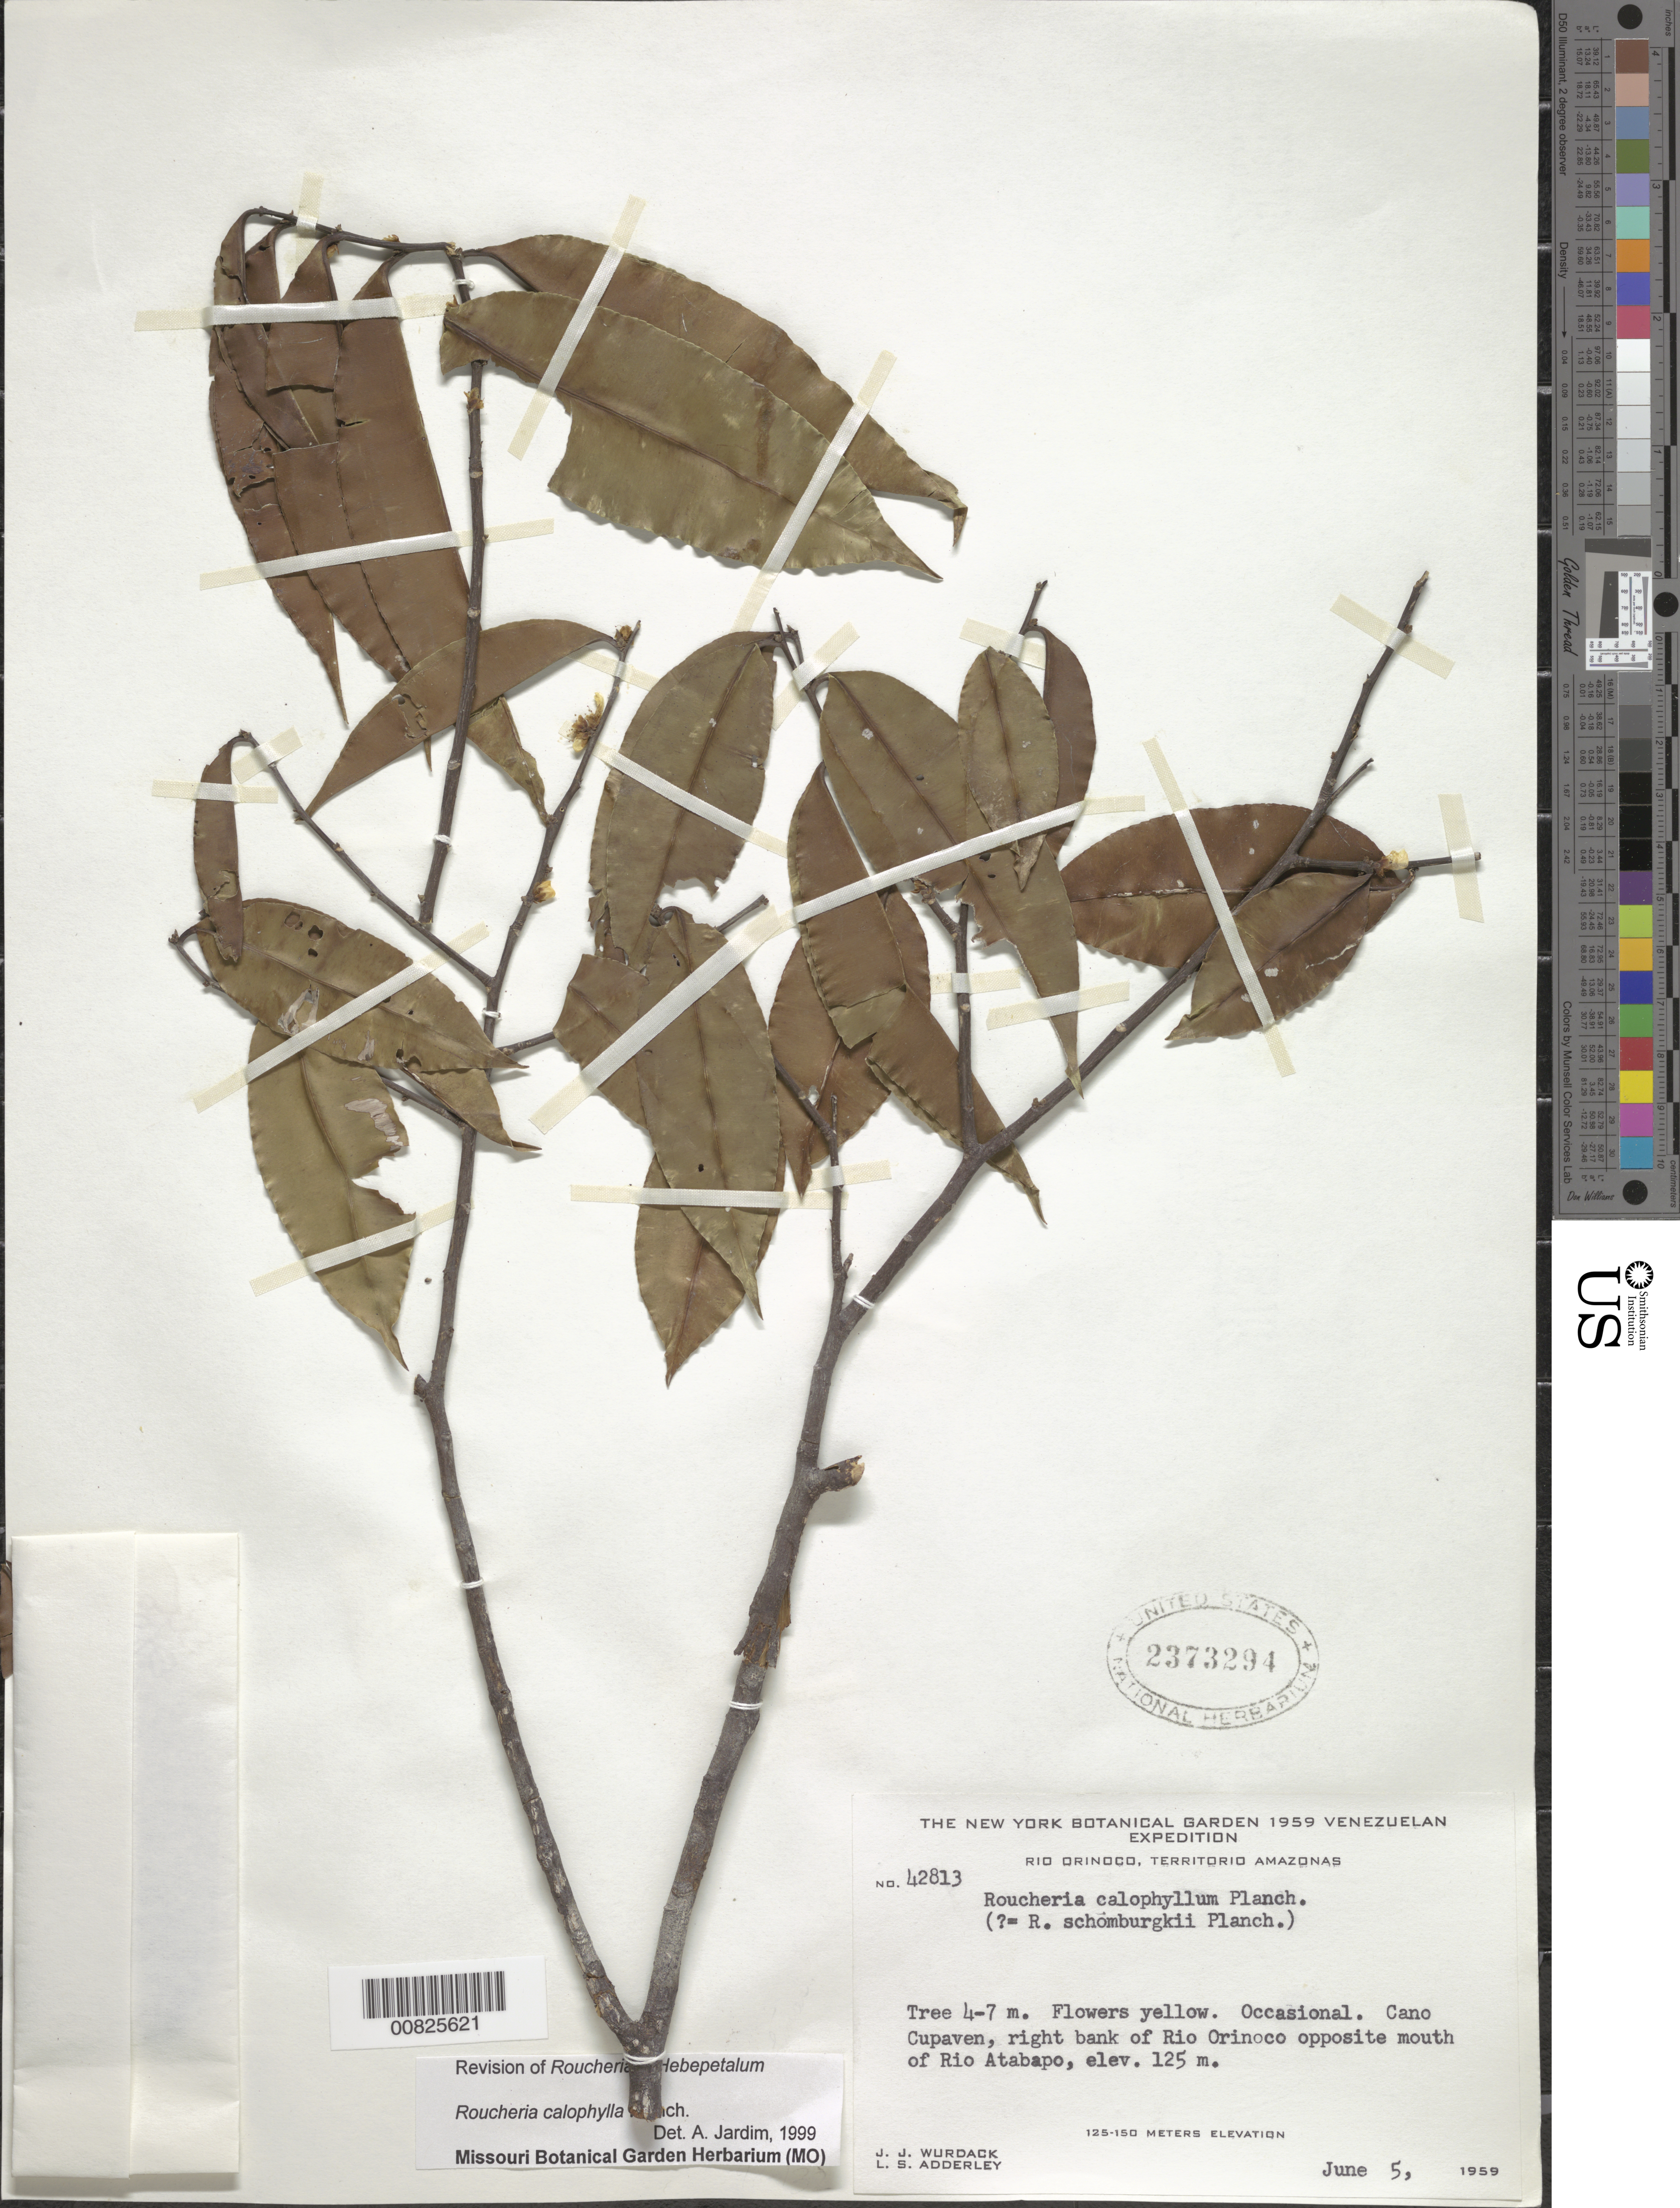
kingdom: Plantae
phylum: Tracheophyta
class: Magnoliopsida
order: Malpighiales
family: Linaceae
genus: Roucheria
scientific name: Roucheria calophylla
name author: Planch.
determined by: Jardim, A.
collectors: J. J. Wurdack & L. S. Adderley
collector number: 42813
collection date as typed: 5-Jun-59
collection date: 1959-06-05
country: Venezuela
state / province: Amazonas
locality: Caño Cupaven, right bank of Río Orinoco opposite mouth of Río Atabapo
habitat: Riverbank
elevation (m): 125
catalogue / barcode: US 2373294